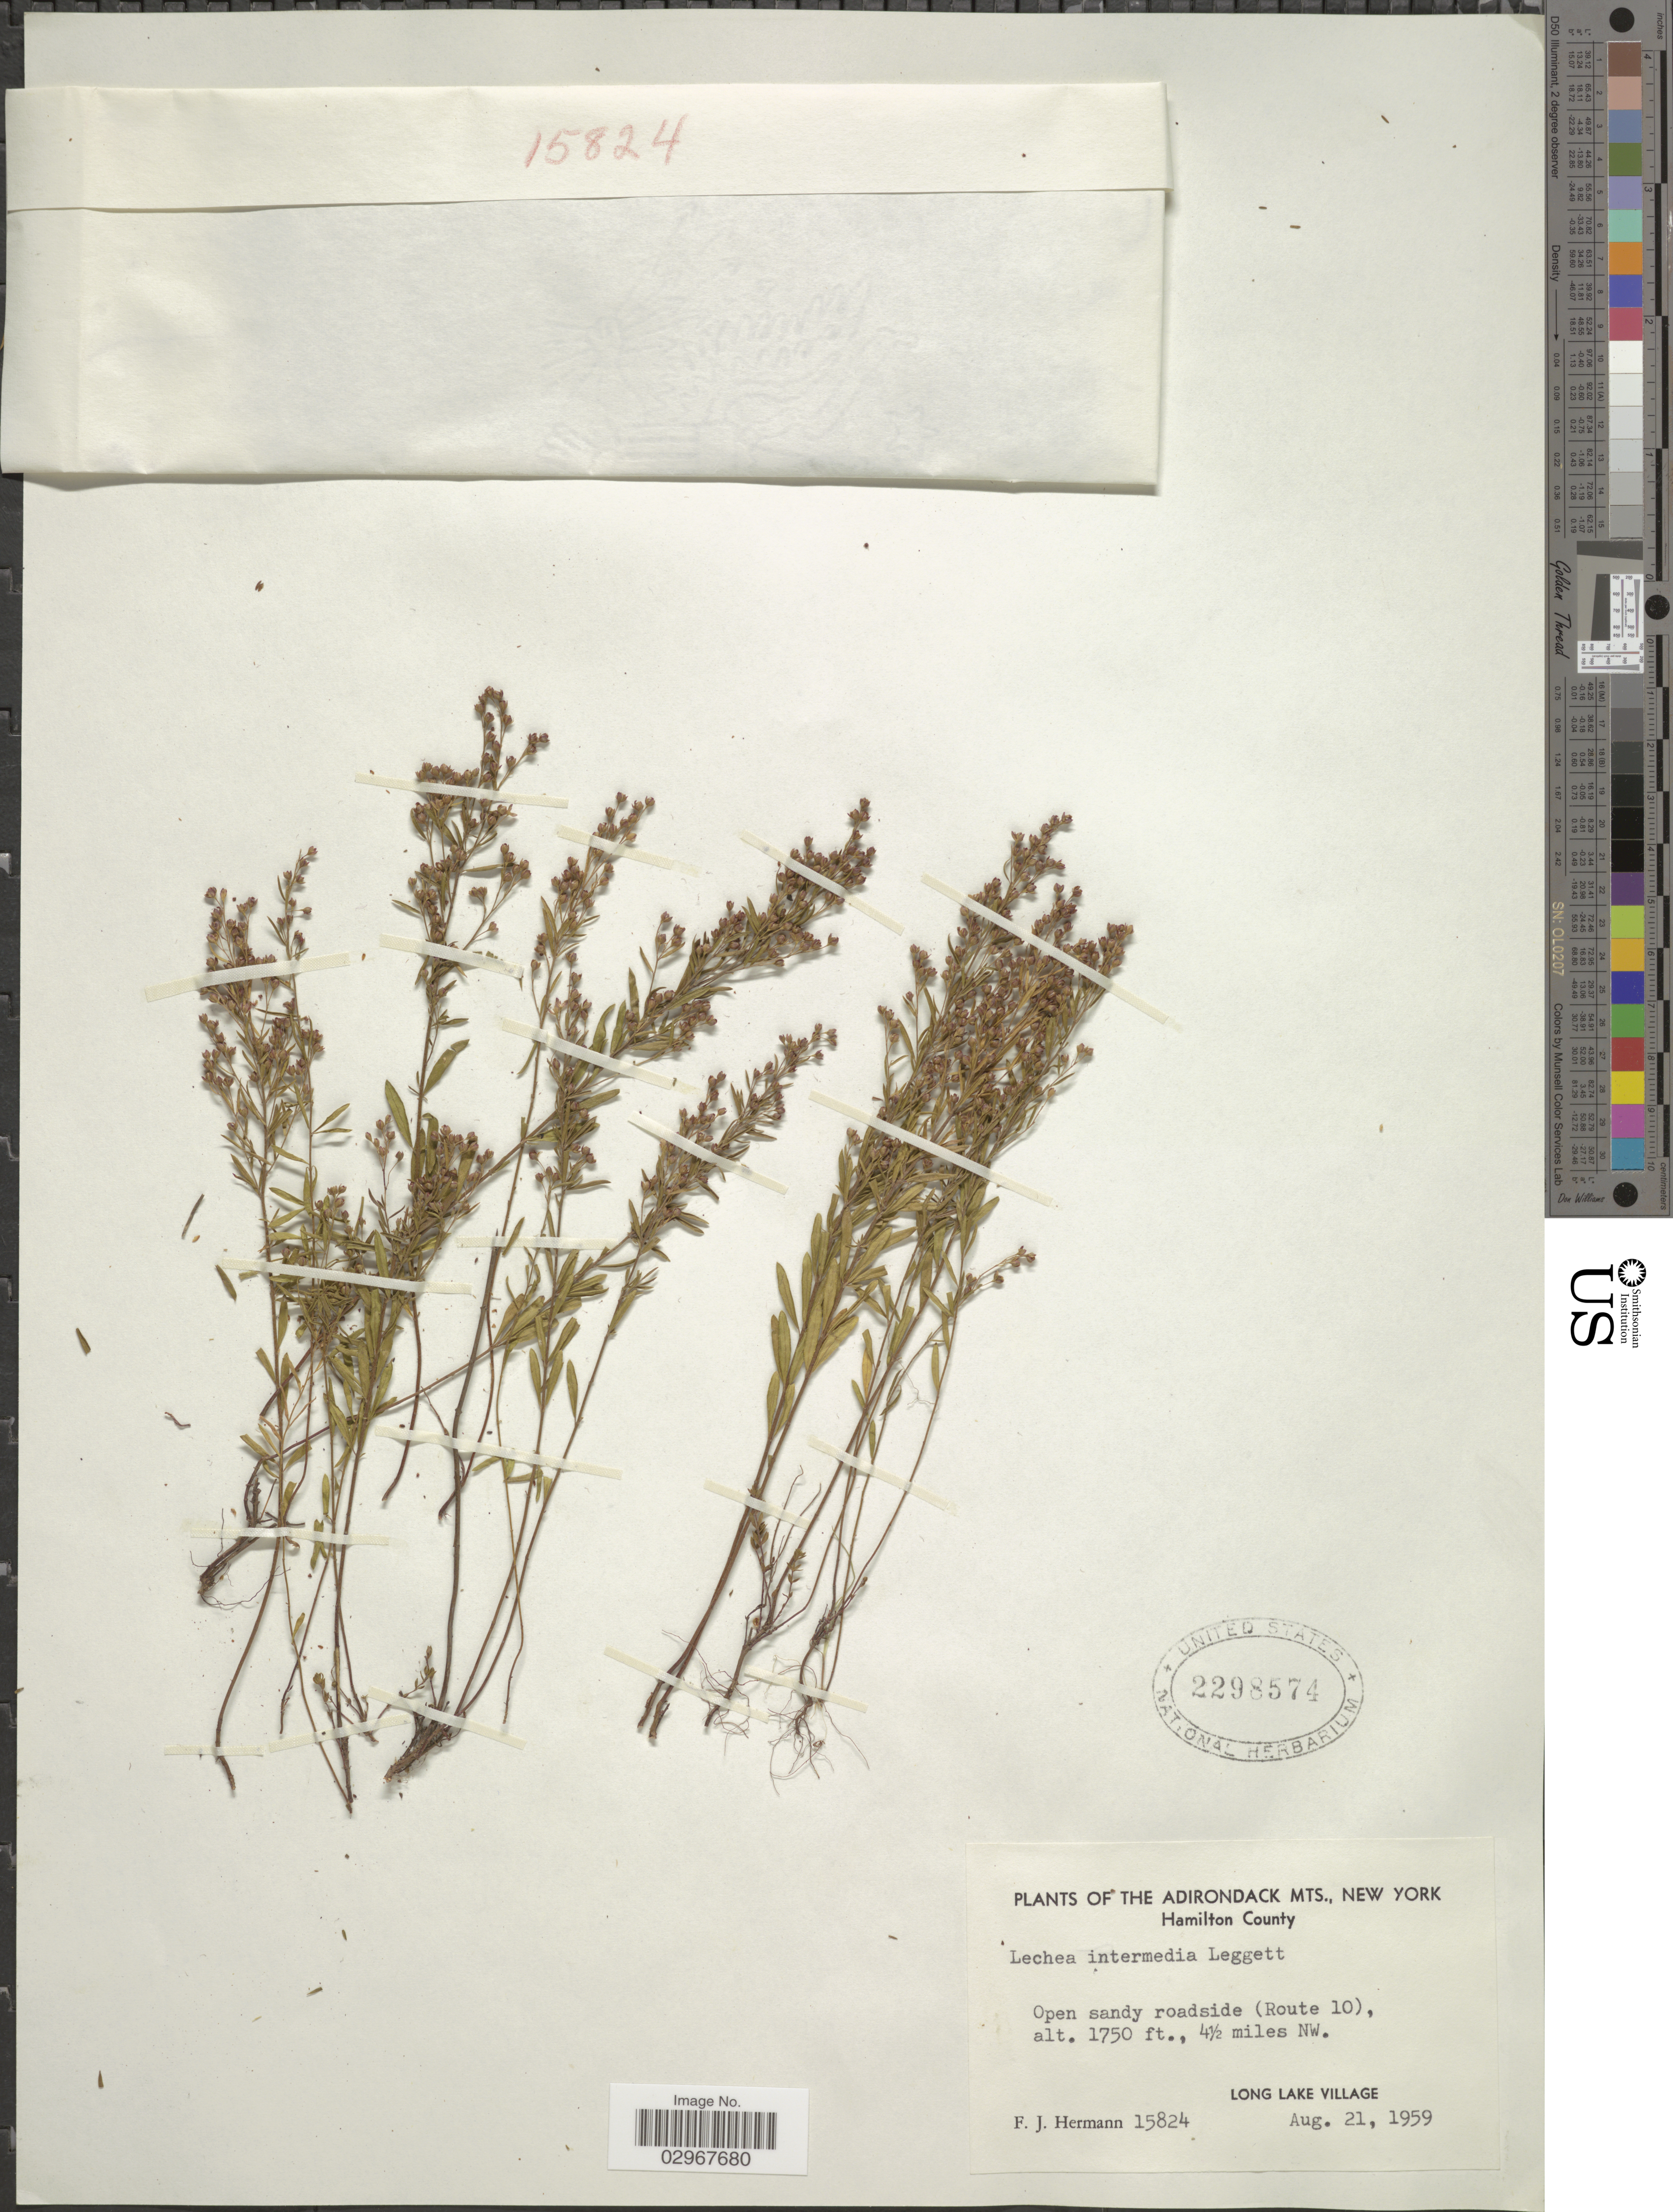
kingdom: Plantae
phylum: Tracheophyta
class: Magnoliopsida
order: Malvales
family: Cistaceae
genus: Lechea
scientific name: Lechea intermedia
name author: Legg. ex Britton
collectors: F. J. Hermann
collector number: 15824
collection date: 1959-08-21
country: United States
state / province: New York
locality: The Adirondack Mts. Hamilton County. Open sandy roadside (Route 10), 4½ miles NW. Long Lake Village.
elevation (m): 533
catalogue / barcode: US 2298574